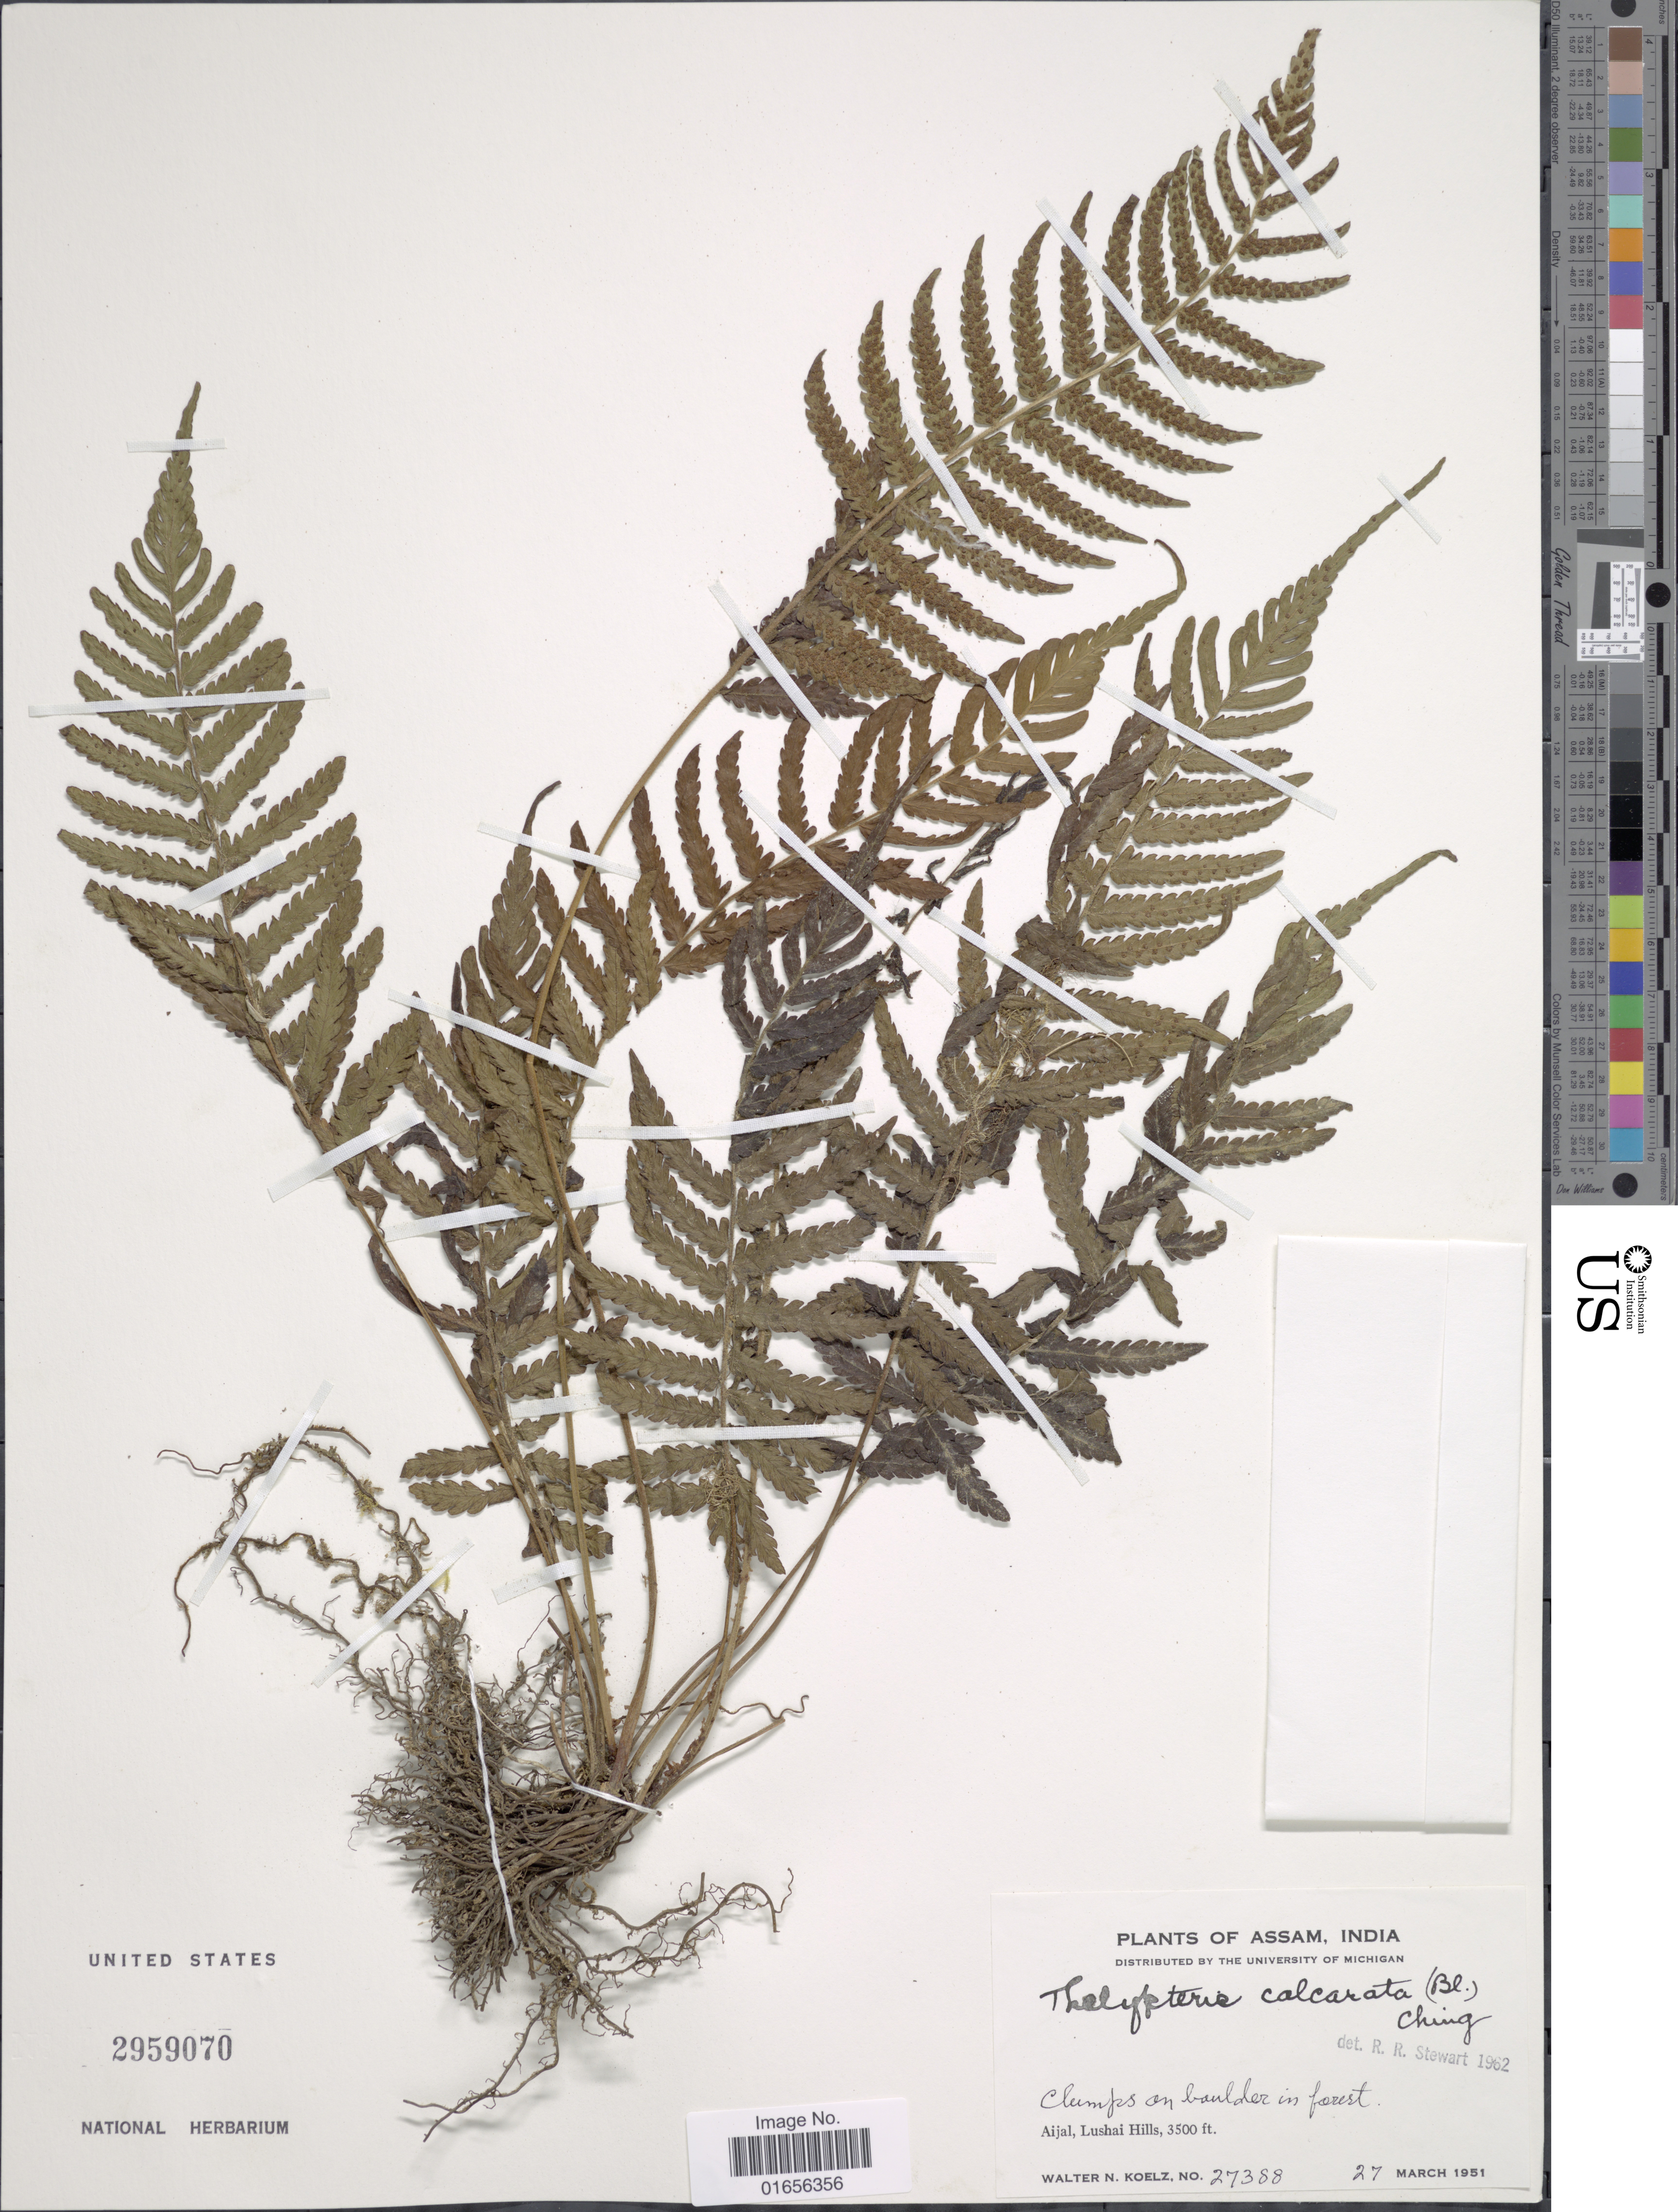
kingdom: Plantae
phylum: Tracheophyta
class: Polypodiopsida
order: Polypodiales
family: Thelypteridaceae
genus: Trigonospora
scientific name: Trigonospora calcarata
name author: (Blume) Holttum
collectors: W. N. Koelz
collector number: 27388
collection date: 1951-03-27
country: India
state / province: Assam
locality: Assam, India, Aijal, Lushai Hills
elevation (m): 1067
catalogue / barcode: US 2959070